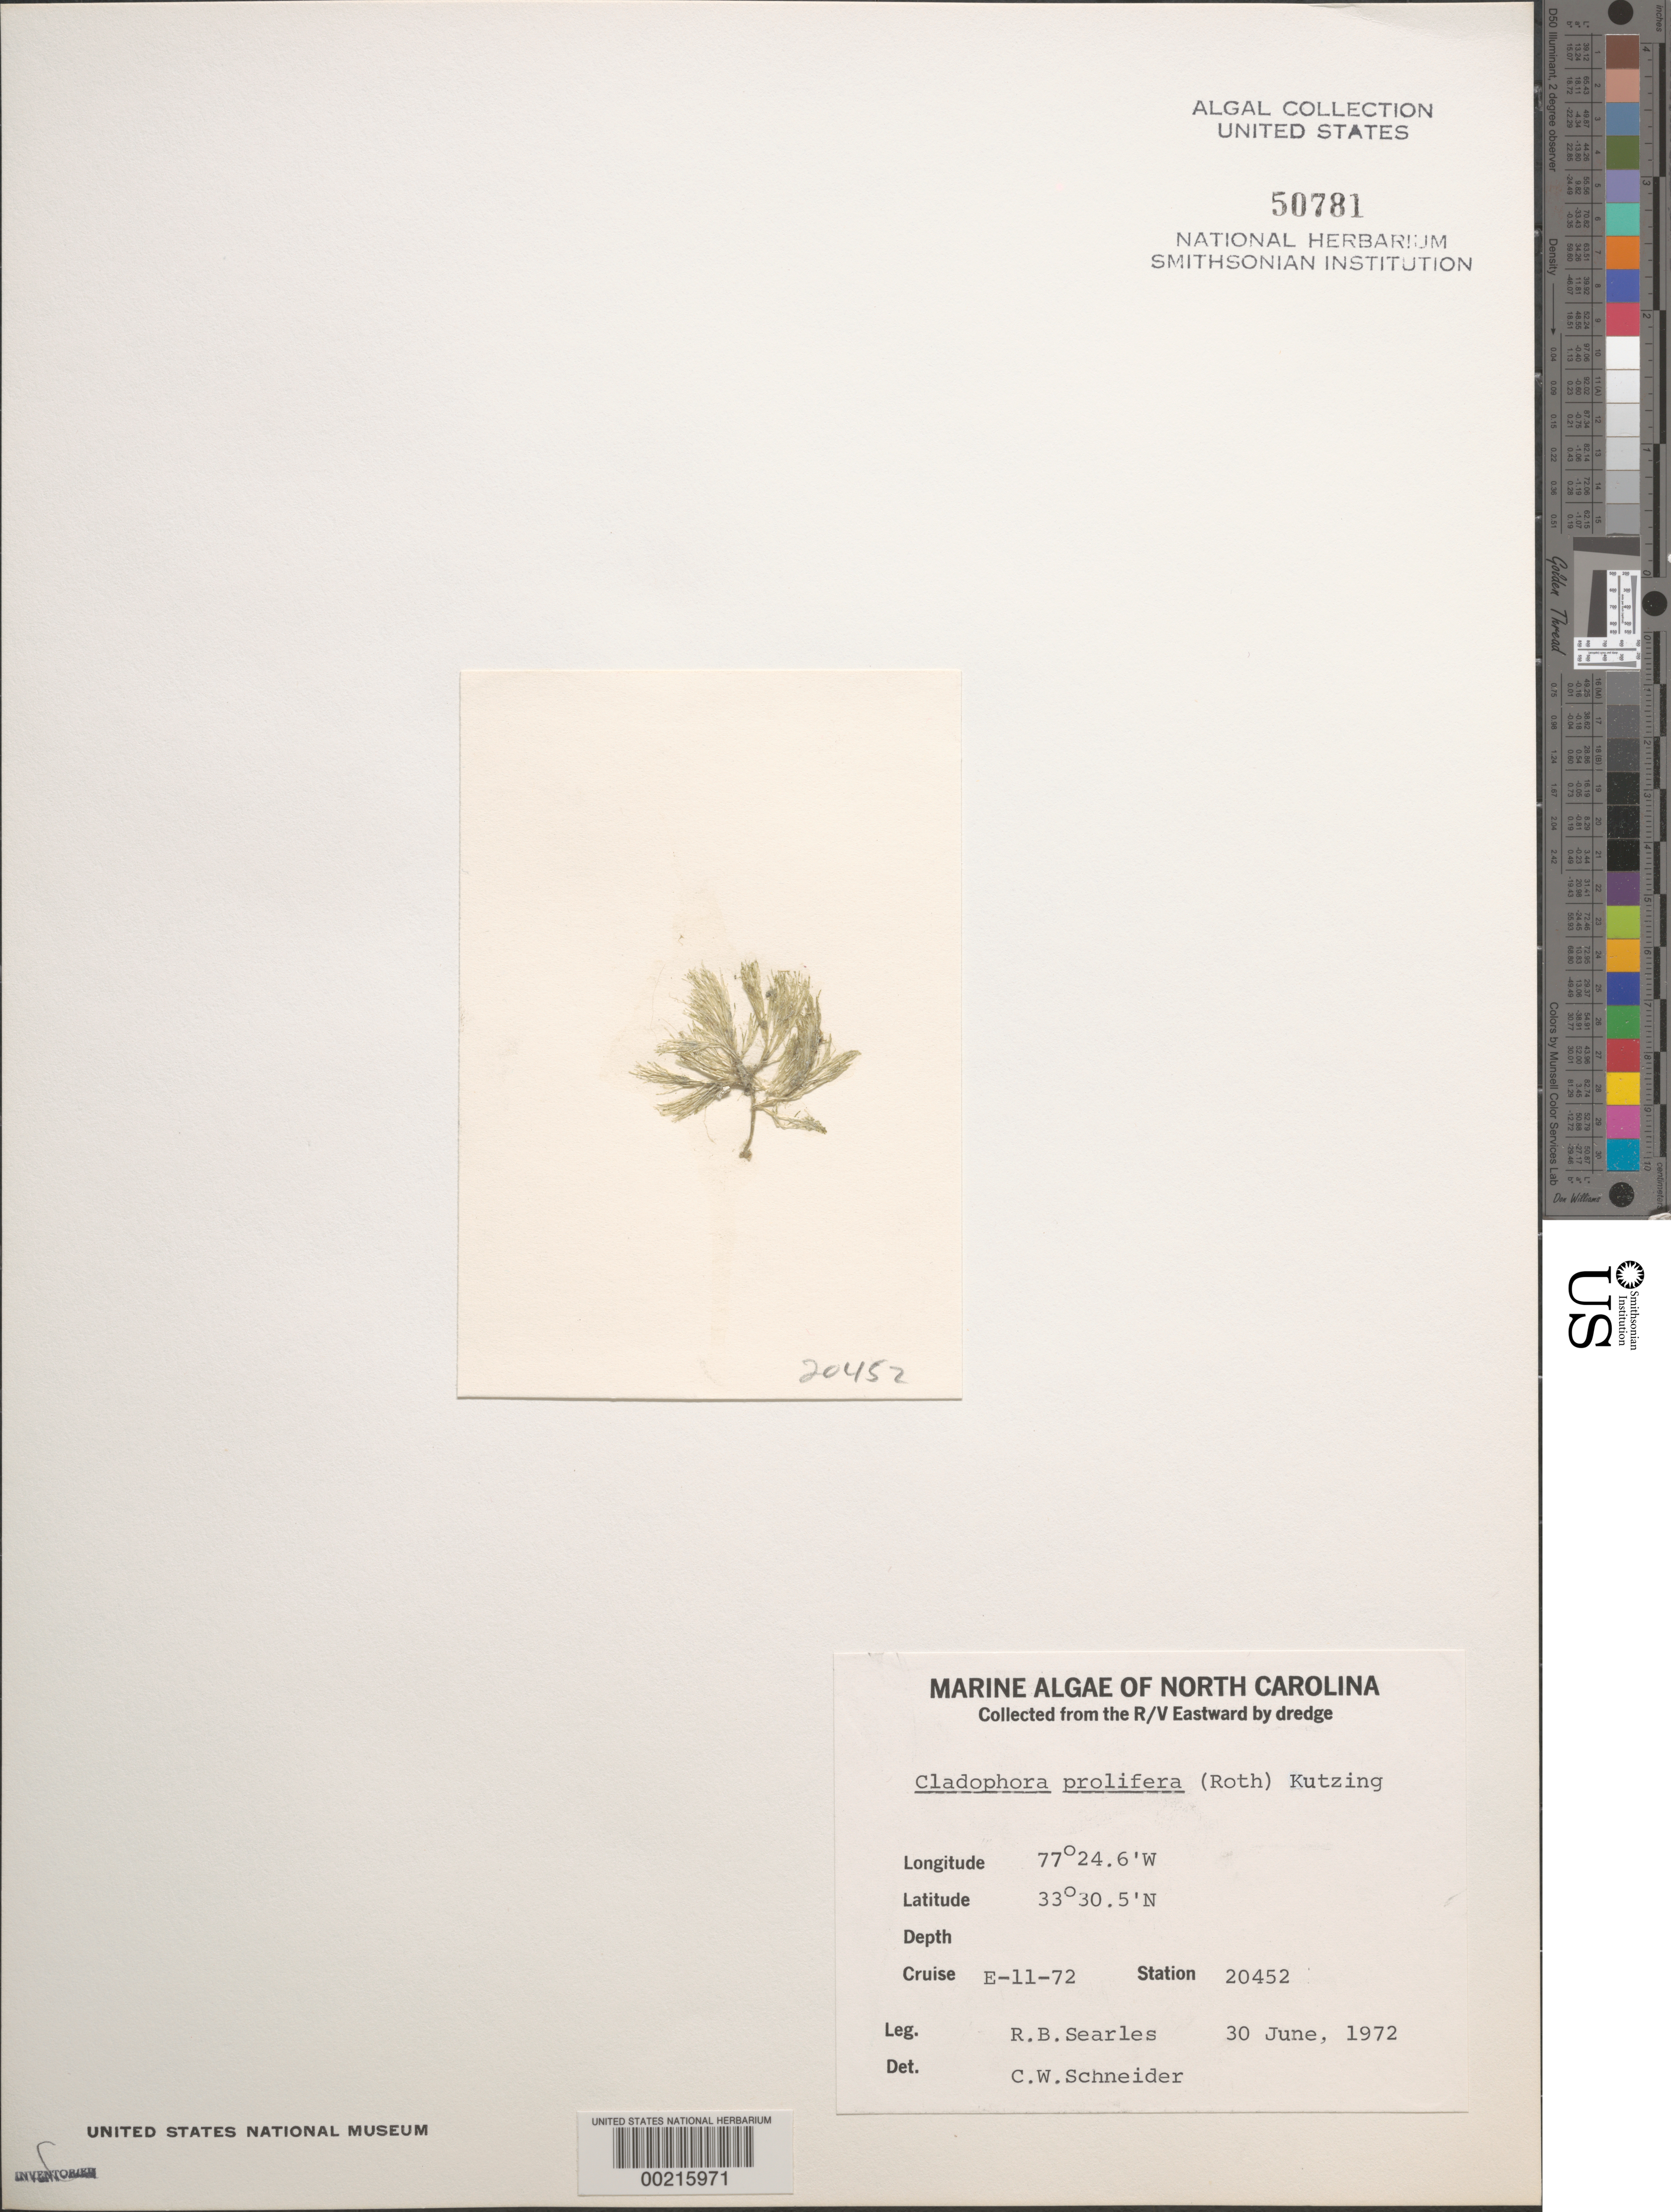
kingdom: Plantae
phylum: Chlorophyta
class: Ulvophyceae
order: Cladophorales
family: Cladophoraceae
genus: Cladophora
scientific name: Cladophora prolifera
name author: (Roth) Kütz.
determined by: Schneider, C. W.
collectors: R. Searles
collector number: Station 20452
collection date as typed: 30 Jun 1972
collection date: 1972-06-30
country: United States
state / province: North Carolina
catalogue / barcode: US 50781